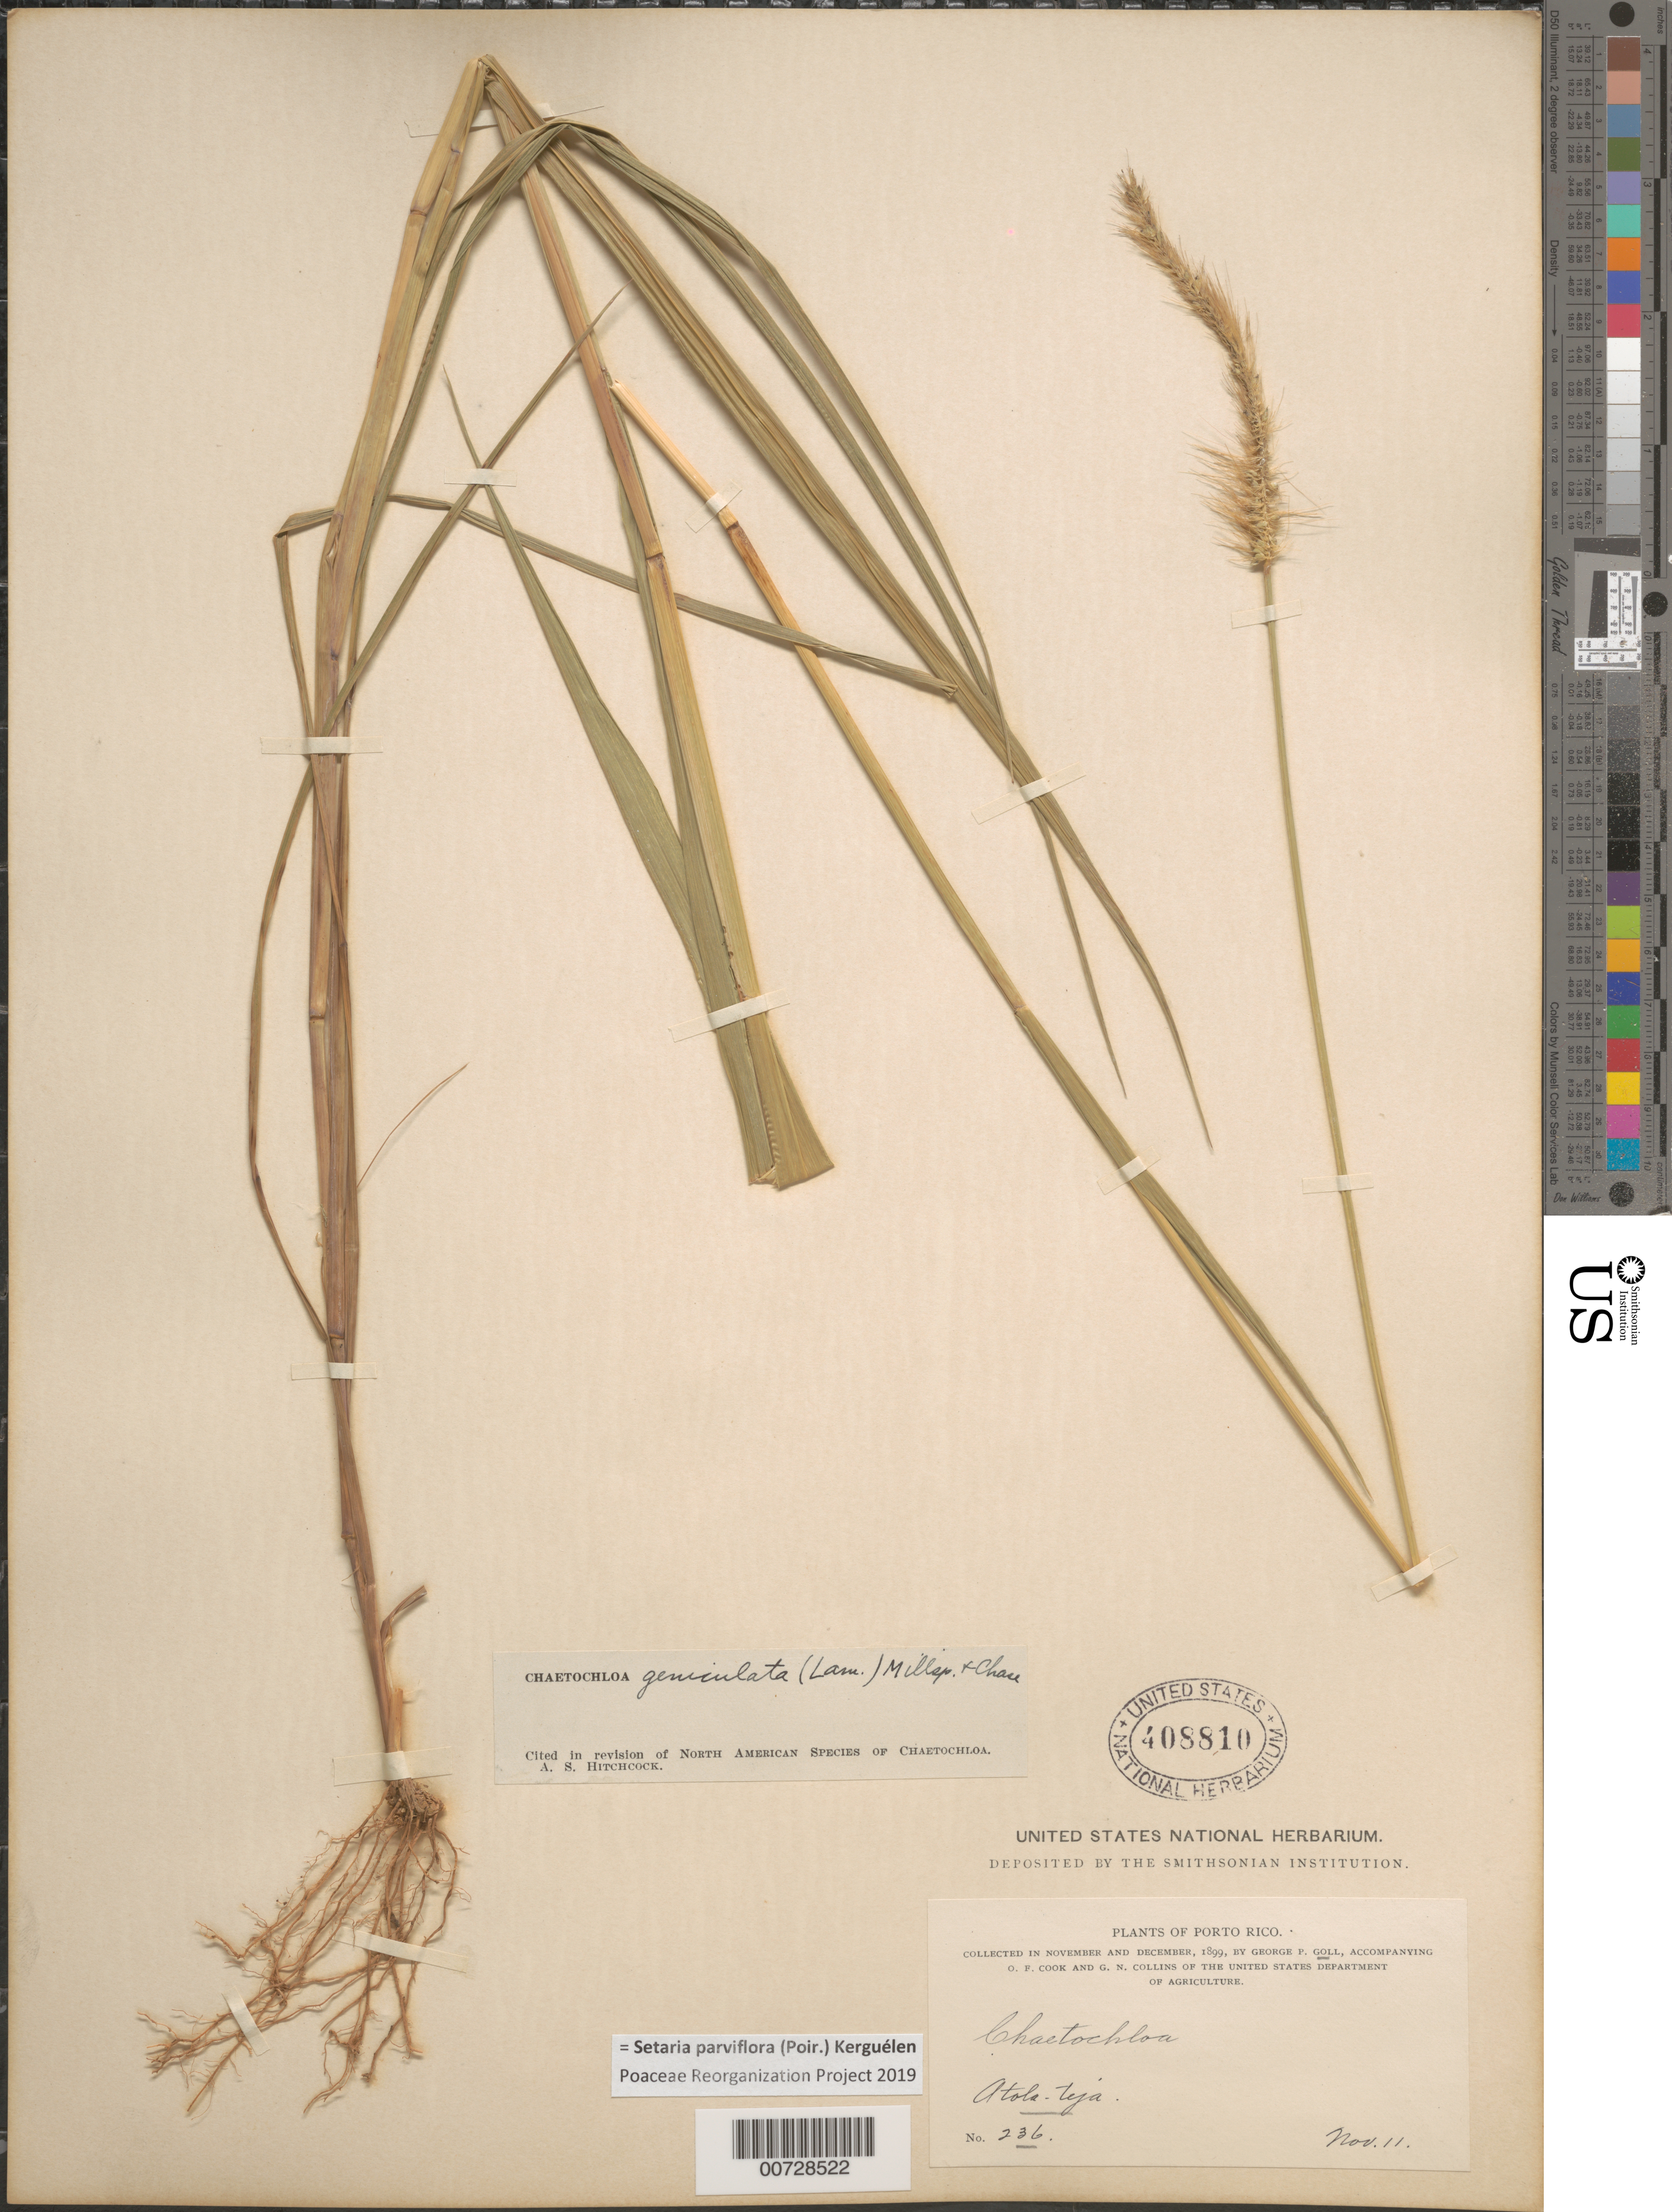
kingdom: Plantae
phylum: Tracheophyta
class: Liliopsida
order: Poales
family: Poaceae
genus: Setaria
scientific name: Setaria parviflora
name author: (Poir.) Kerguélen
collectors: G. Goll, O. F. Cook & G. N. Collins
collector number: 236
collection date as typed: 11 Nov 1899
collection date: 1899-11-11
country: Puerto Rico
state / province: Bayamón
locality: Hato Tejas.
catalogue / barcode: US 408810